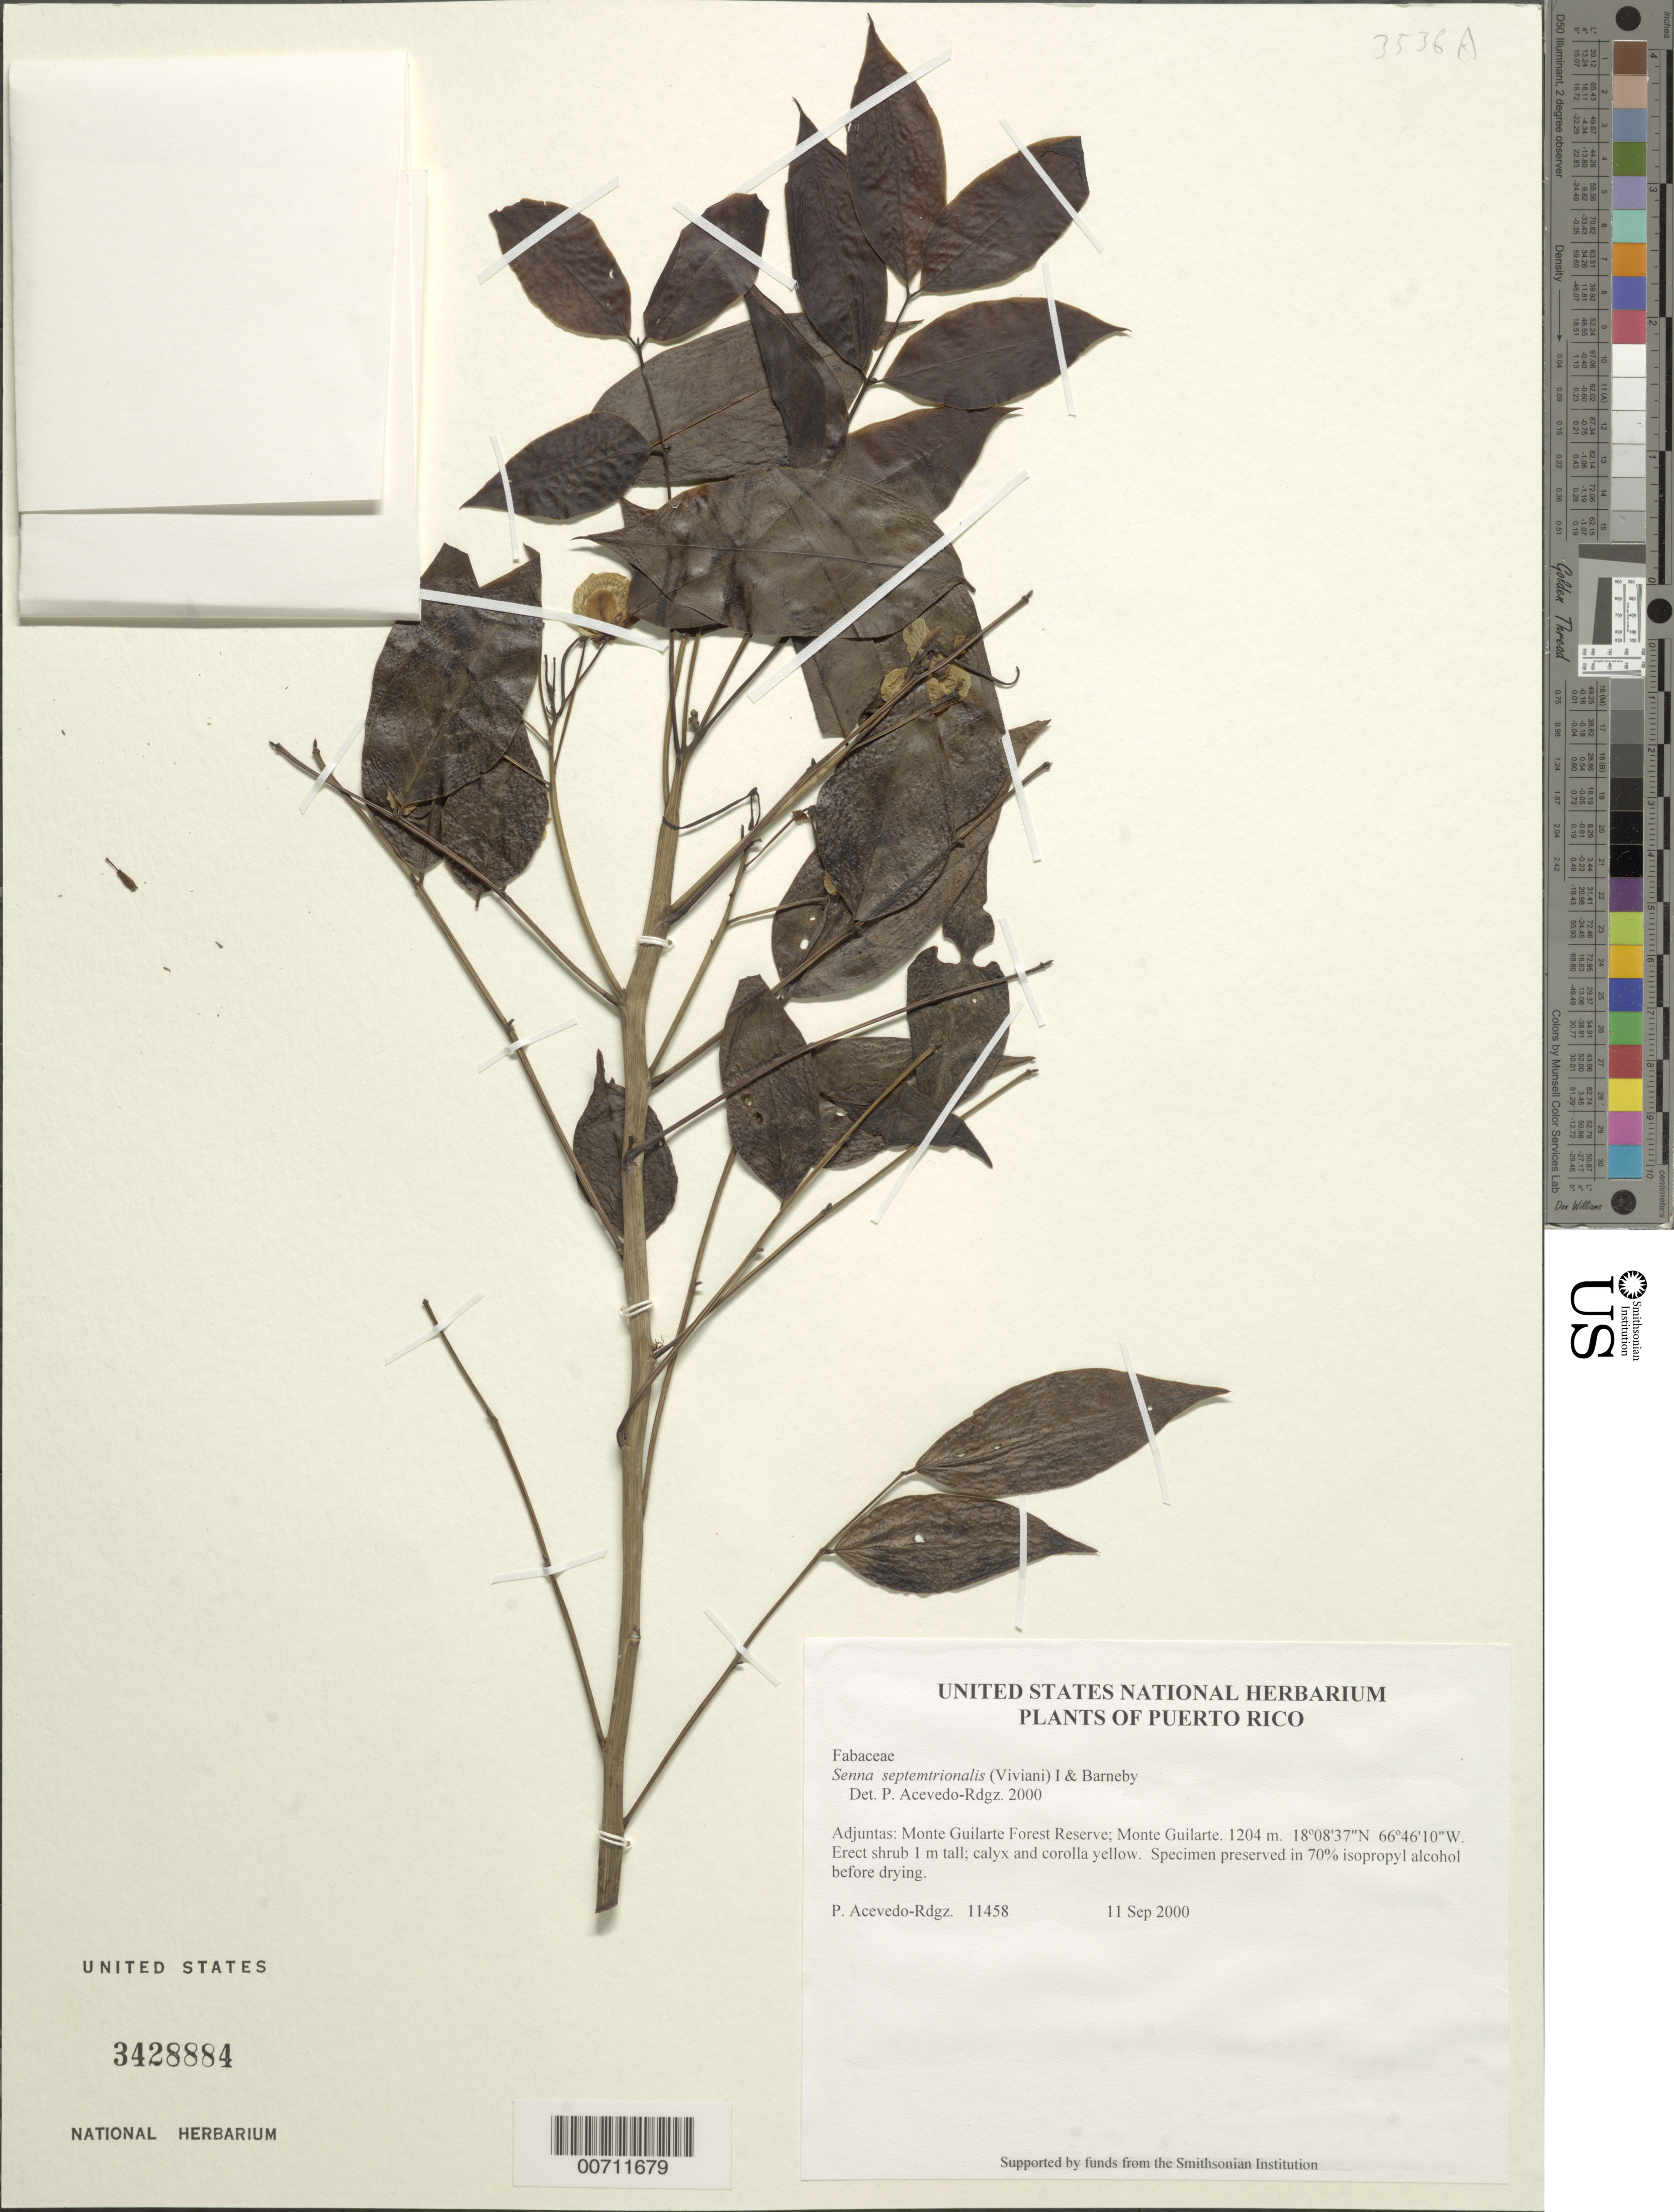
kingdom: Plantae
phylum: Tracheophyta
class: Magnoliopsida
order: Fabales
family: Fabaceae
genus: Senna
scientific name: Senna septemtrionalis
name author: (Viv.) H.S. Irwin & Barneby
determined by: Acevedo-Rodríguez, P., (BOT), Smithsonian Institution - National Museum of Natural History (UNITED STATES)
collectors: P. Acevedo-Rodr.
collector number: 11458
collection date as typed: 11 Sep 2000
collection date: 2000-09-11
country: Puerto Rico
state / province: Adjuntas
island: Puerto Rico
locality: Adjuntas; Monte Guilarte Forest Reserve; Monte Guilarte.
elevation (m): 1204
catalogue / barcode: US 3428884